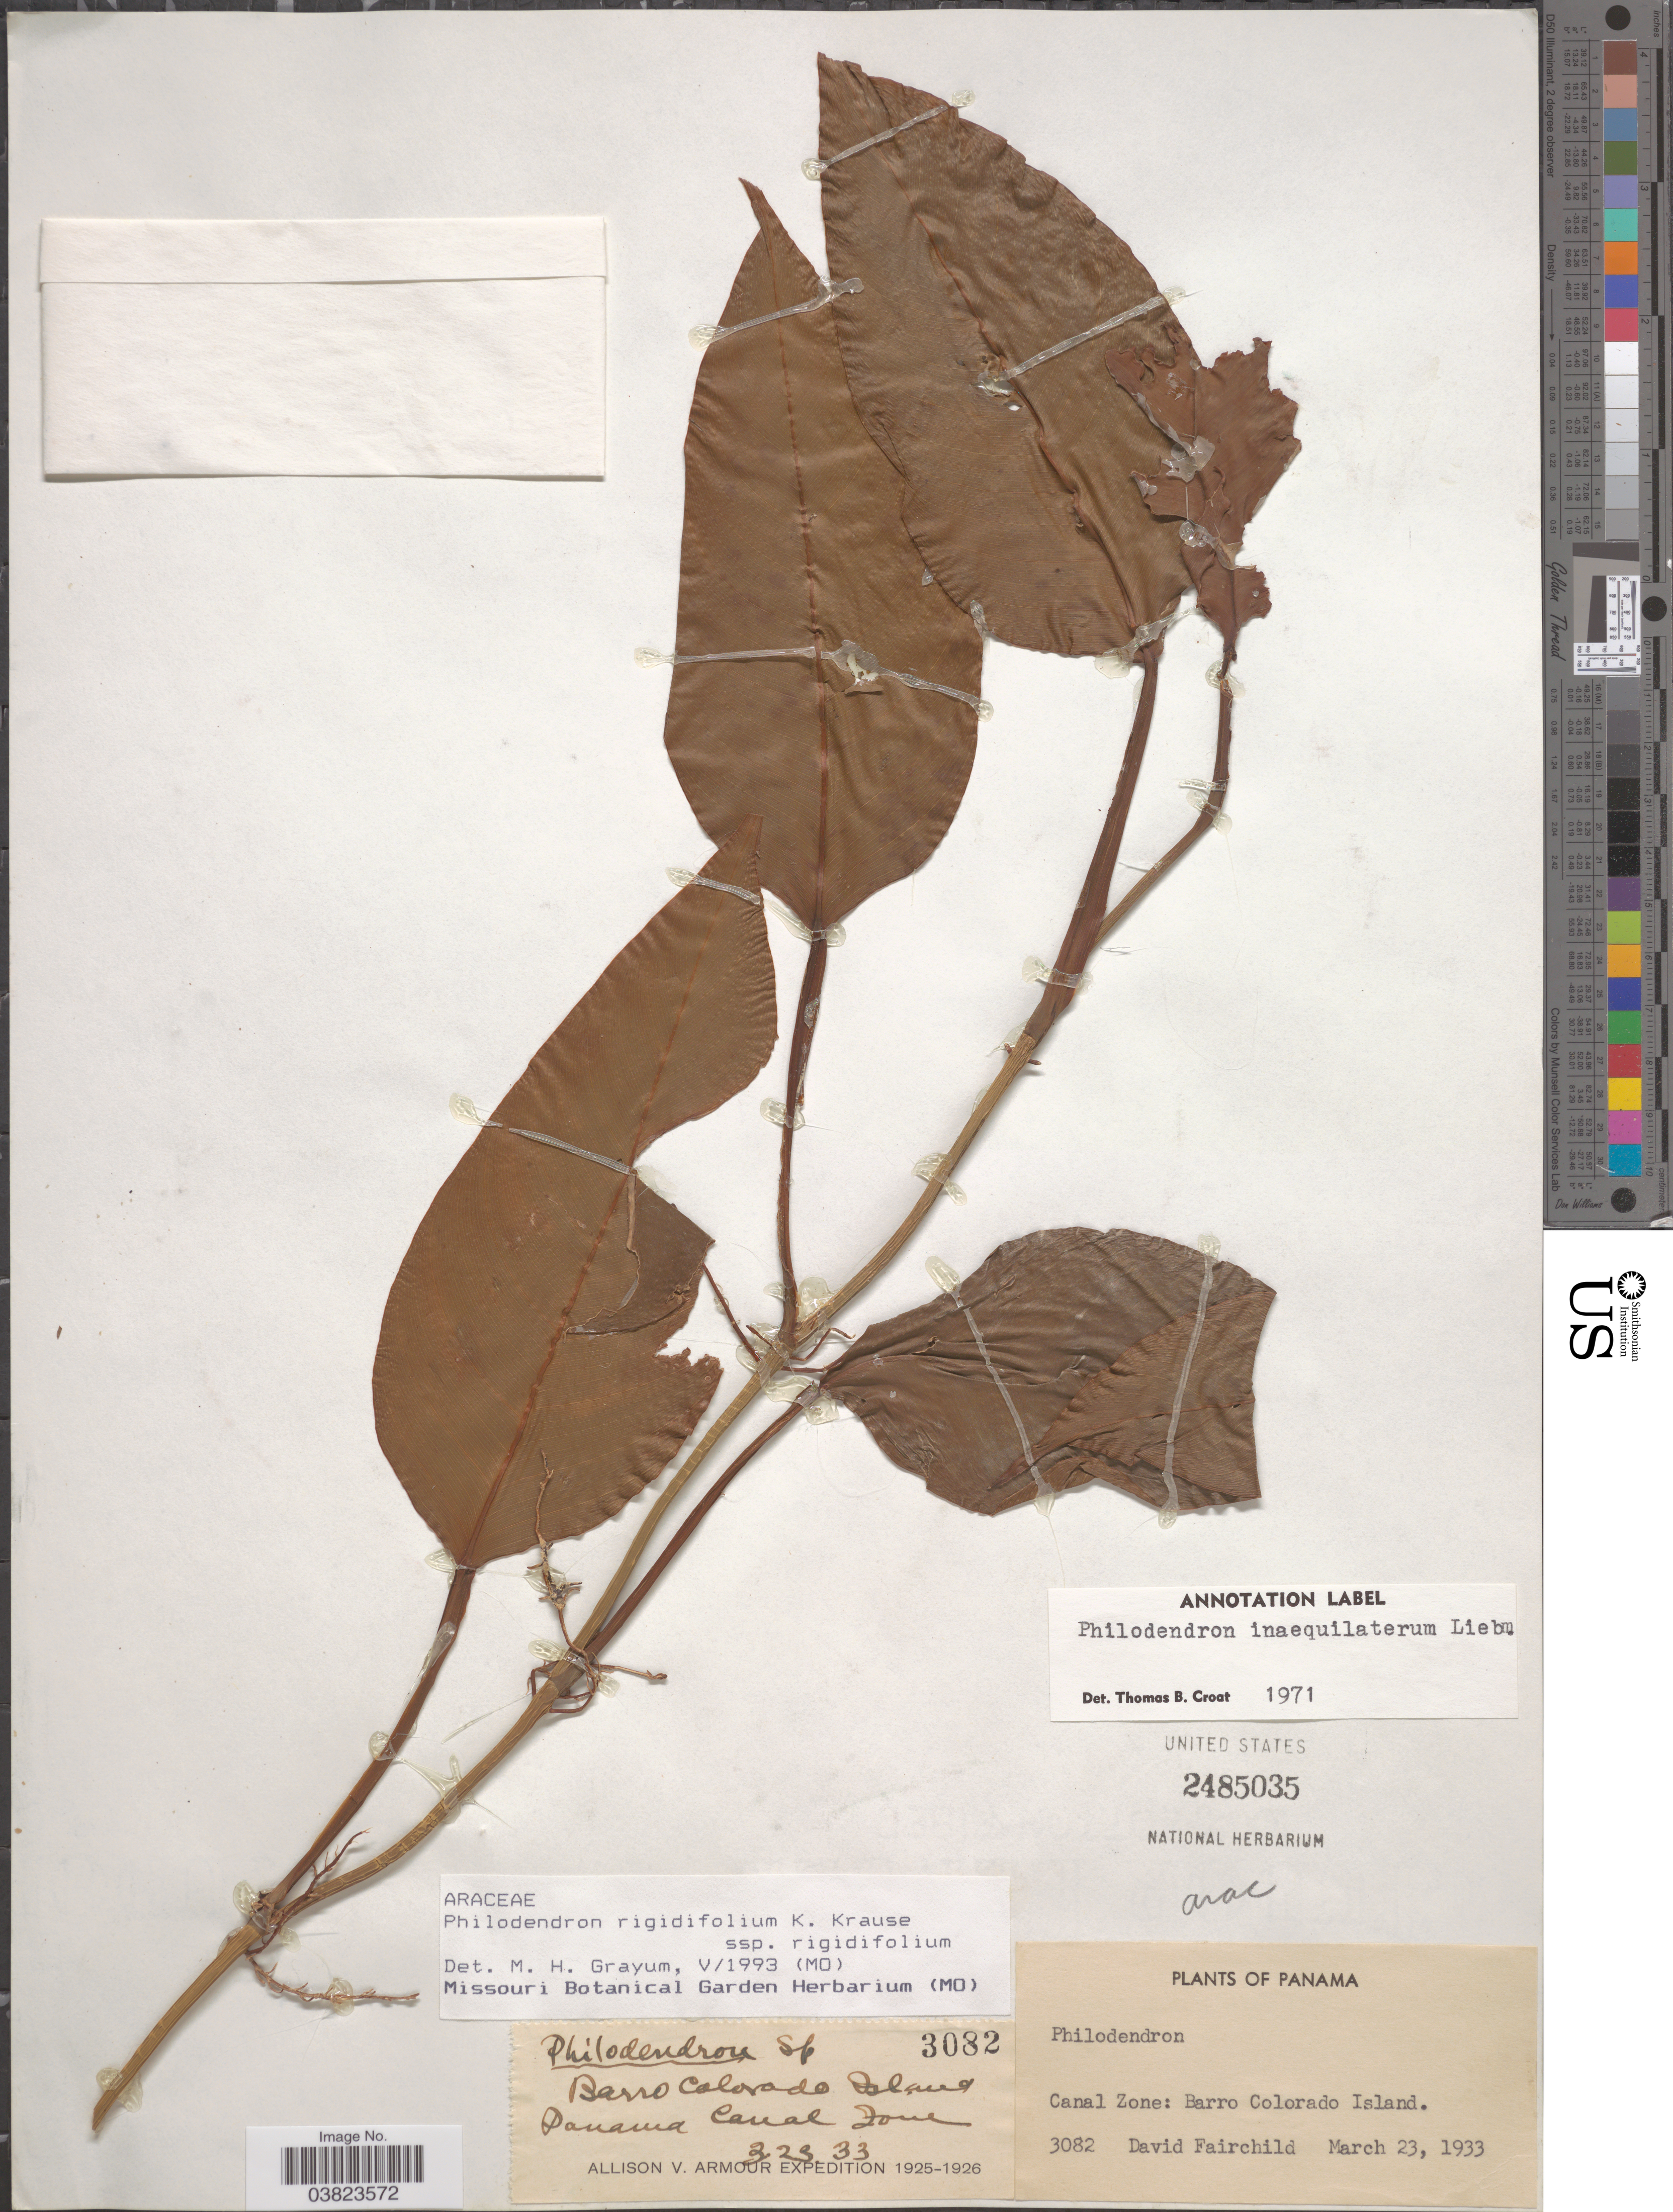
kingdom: Plantae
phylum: Tracheophyta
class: Liliopsida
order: Alismatales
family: Araceae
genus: Philodendron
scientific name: Philodendron rigidifolium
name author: K. Krause in Engl.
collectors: D. Fairchild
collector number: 3082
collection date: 1933-03-23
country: Panama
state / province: Panamá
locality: Canal Zone: Barro Colorado Island.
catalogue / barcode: US 2485035